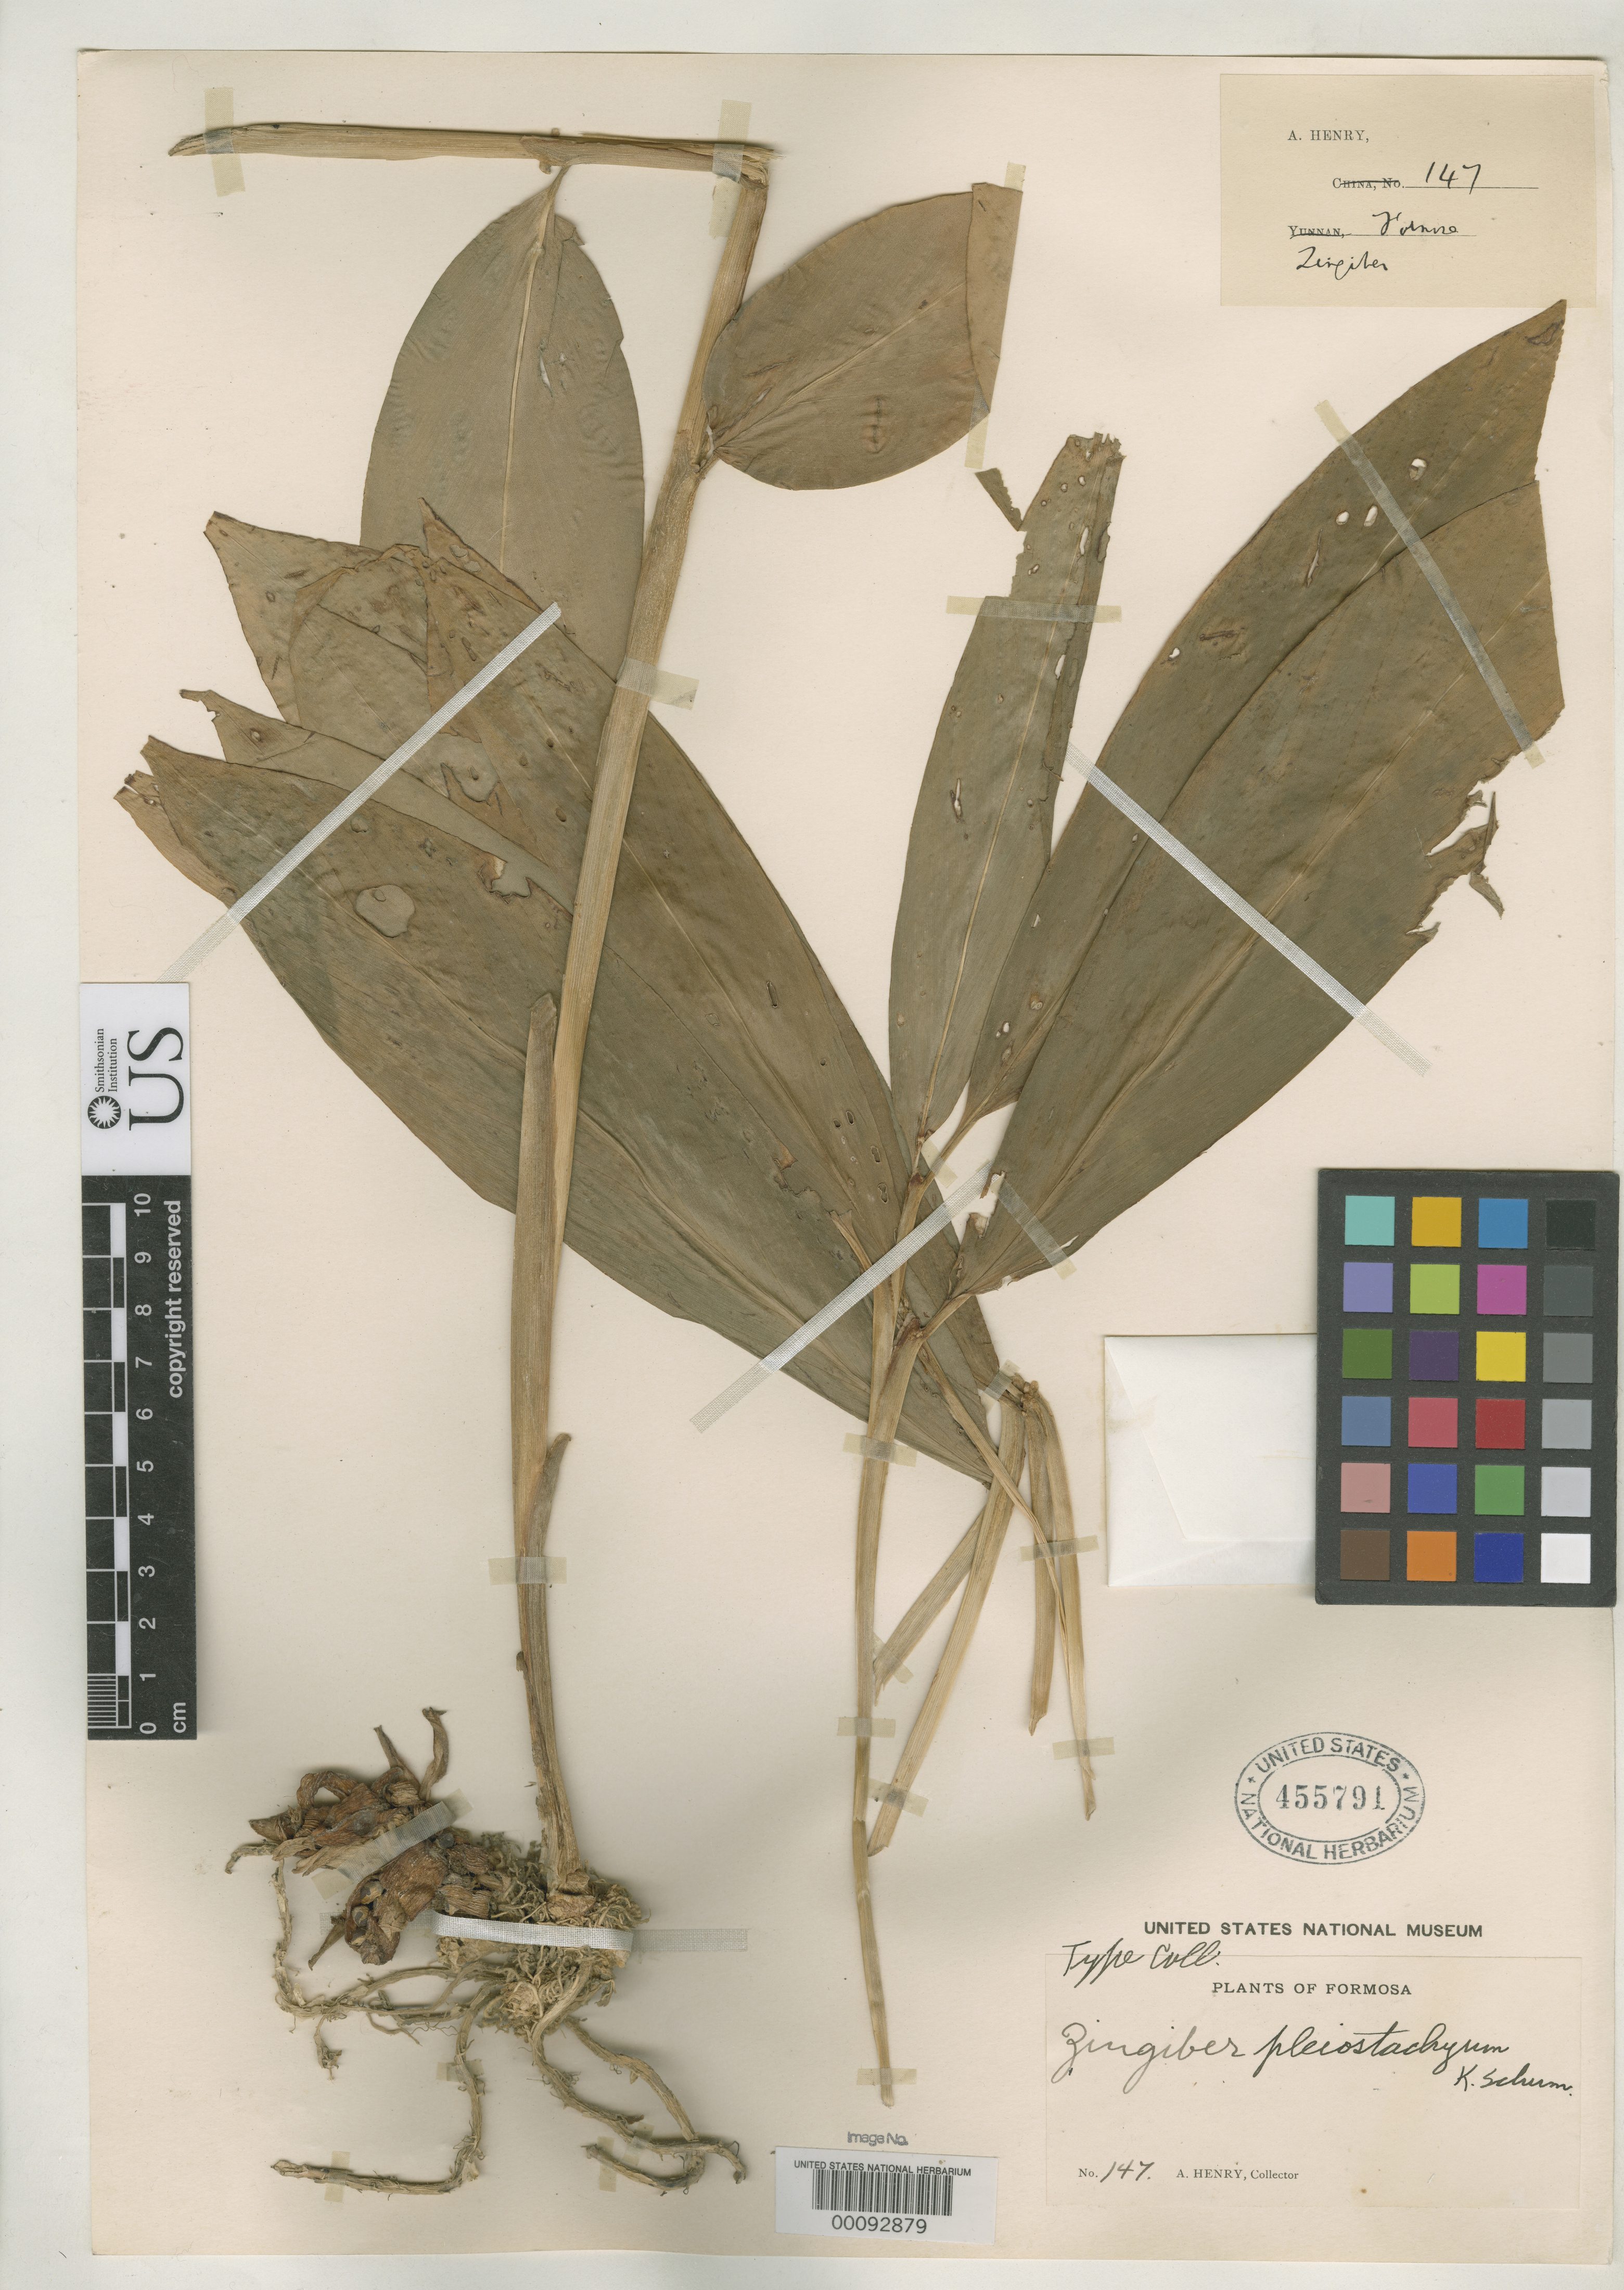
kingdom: Plantae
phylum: Tracheophyta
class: Liliopsida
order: Zingiberales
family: Zingiberaceae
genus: Zingiber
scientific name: Zingiber pleiostachyum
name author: K. Schum. in Engl.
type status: Isosyntype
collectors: A. Henry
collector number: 147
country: Taiwan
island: Taiwan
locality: "Formosa" [records without further locality or collection date]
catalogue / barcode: US 455791